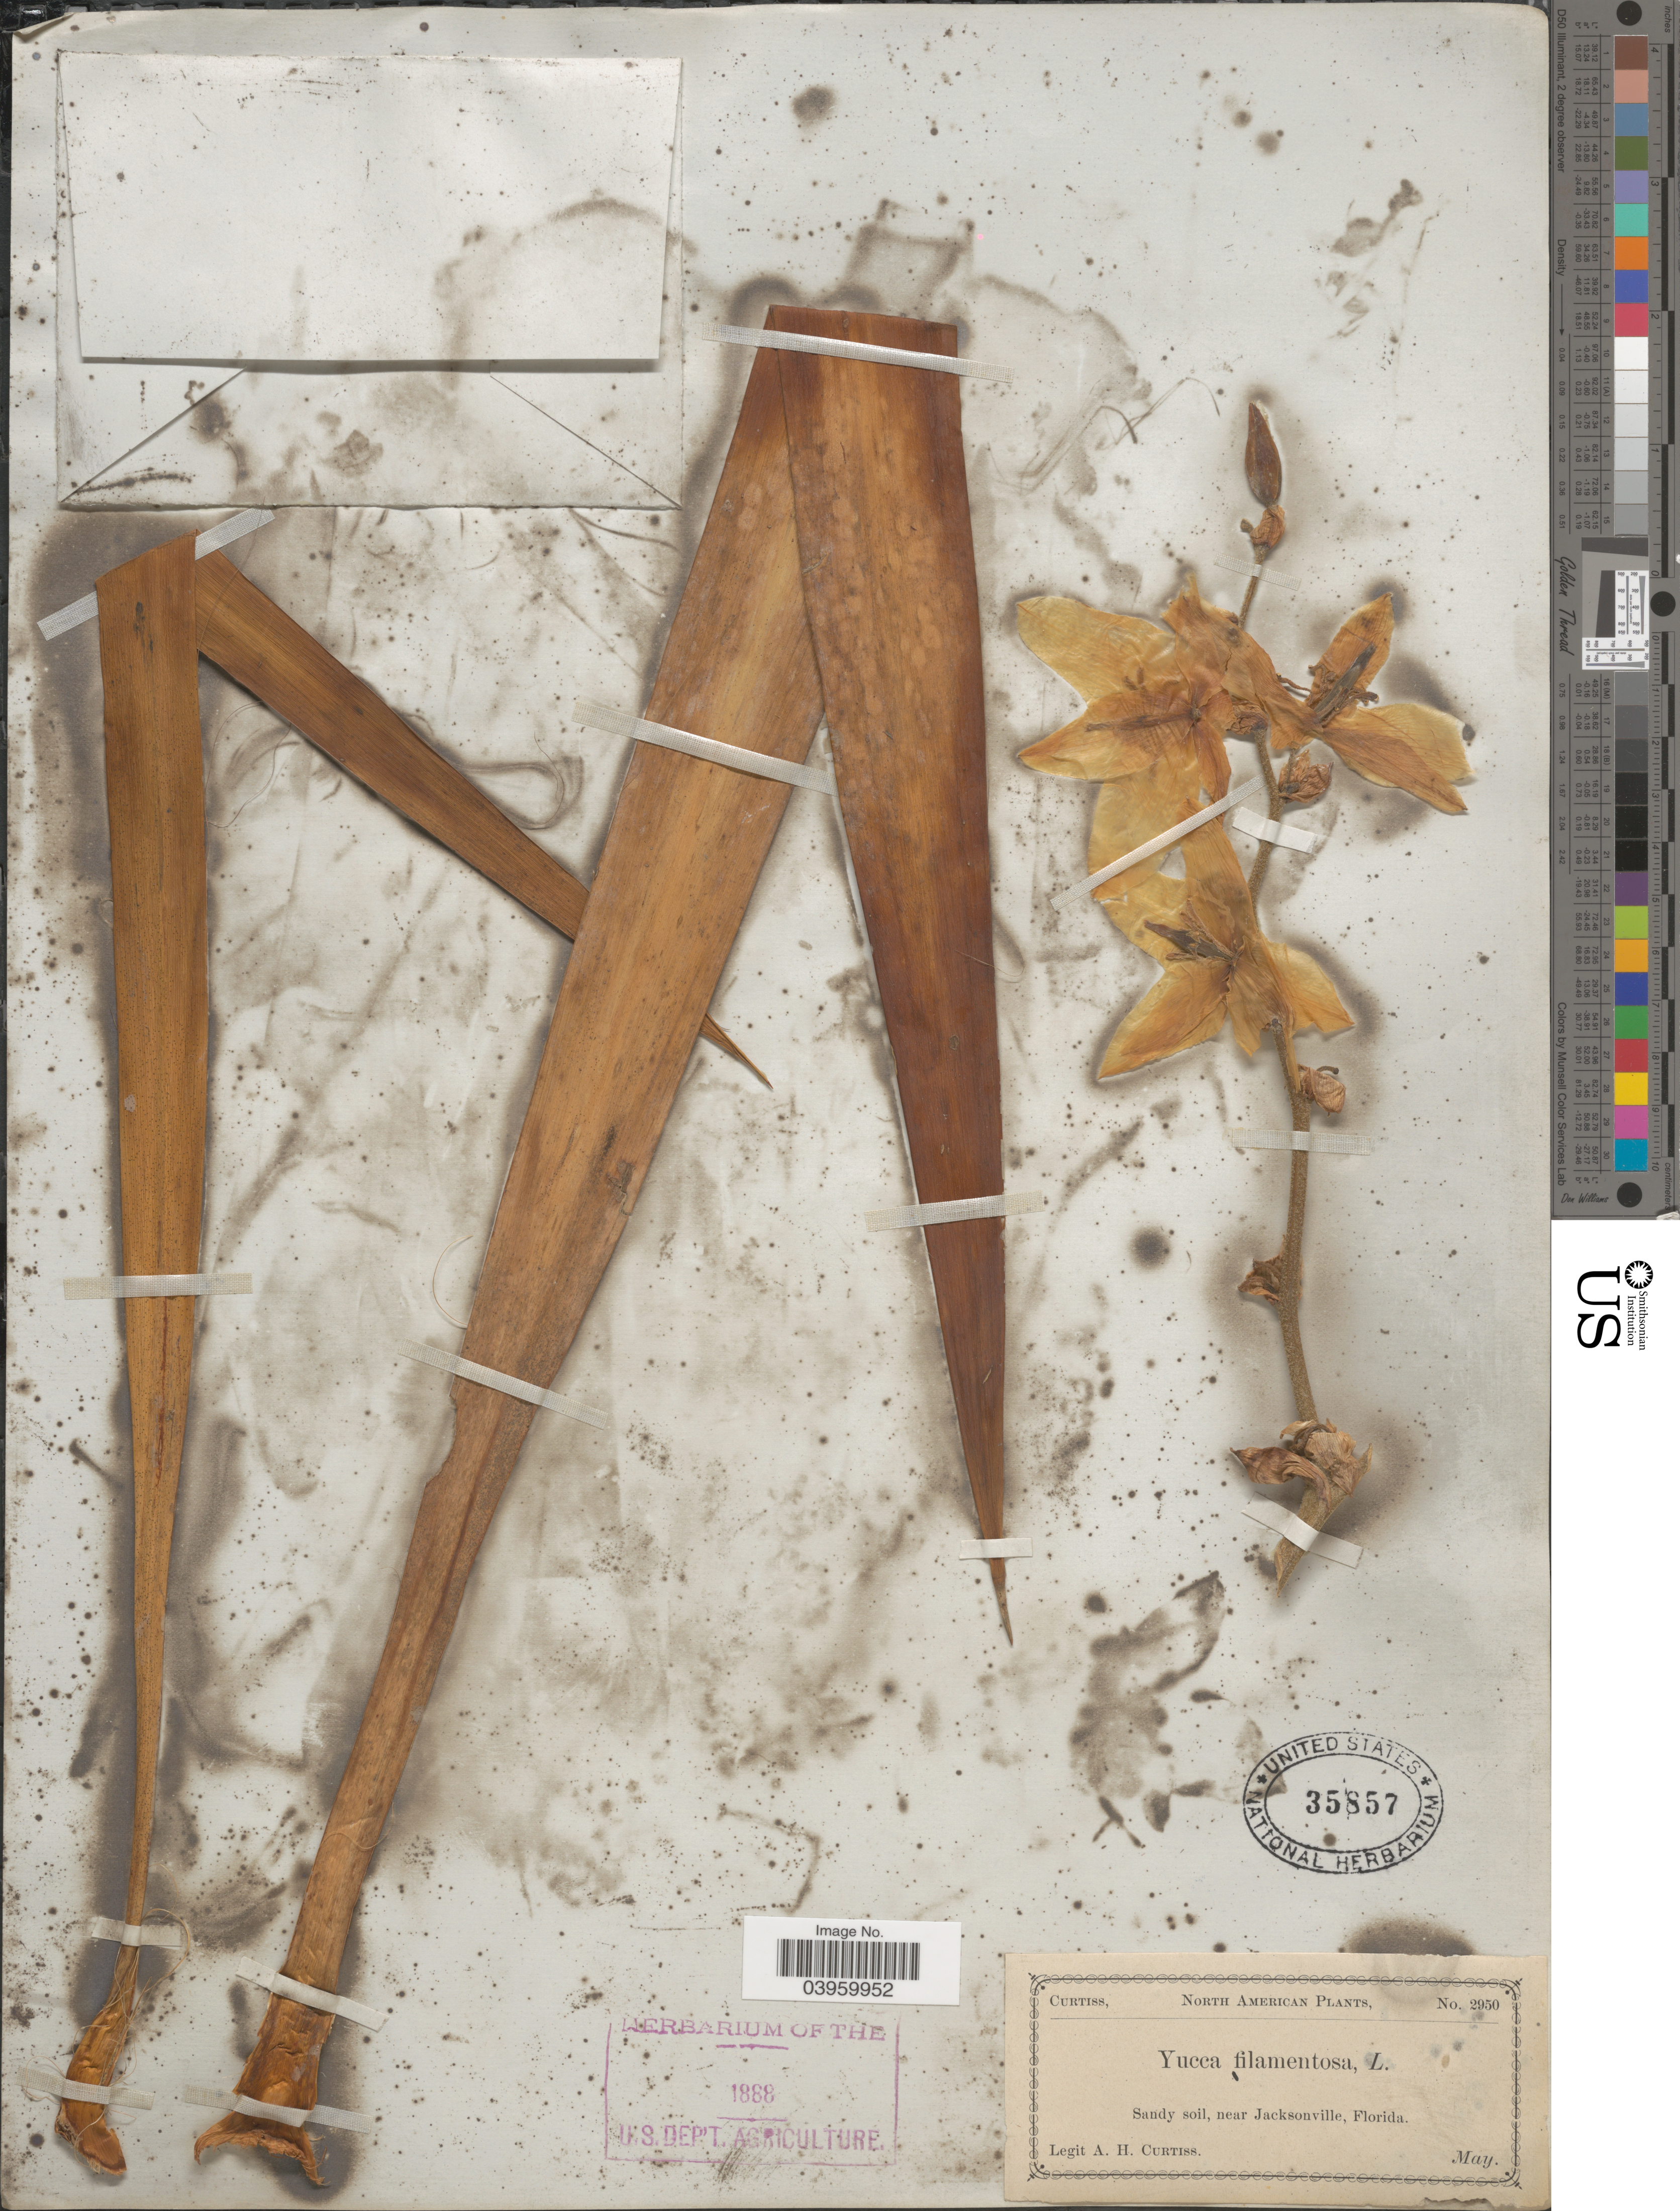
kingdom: Plantae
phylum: Tracheophyta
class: Liliopsida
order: Asparagales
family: Asparagaceae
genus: Yucca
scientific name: Yucca filamentosa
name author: L.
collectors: A. H. Curtiss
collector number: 2950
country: United States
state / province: Florida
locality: Sandy soil, near Jacksonville.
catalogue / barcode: US 35857